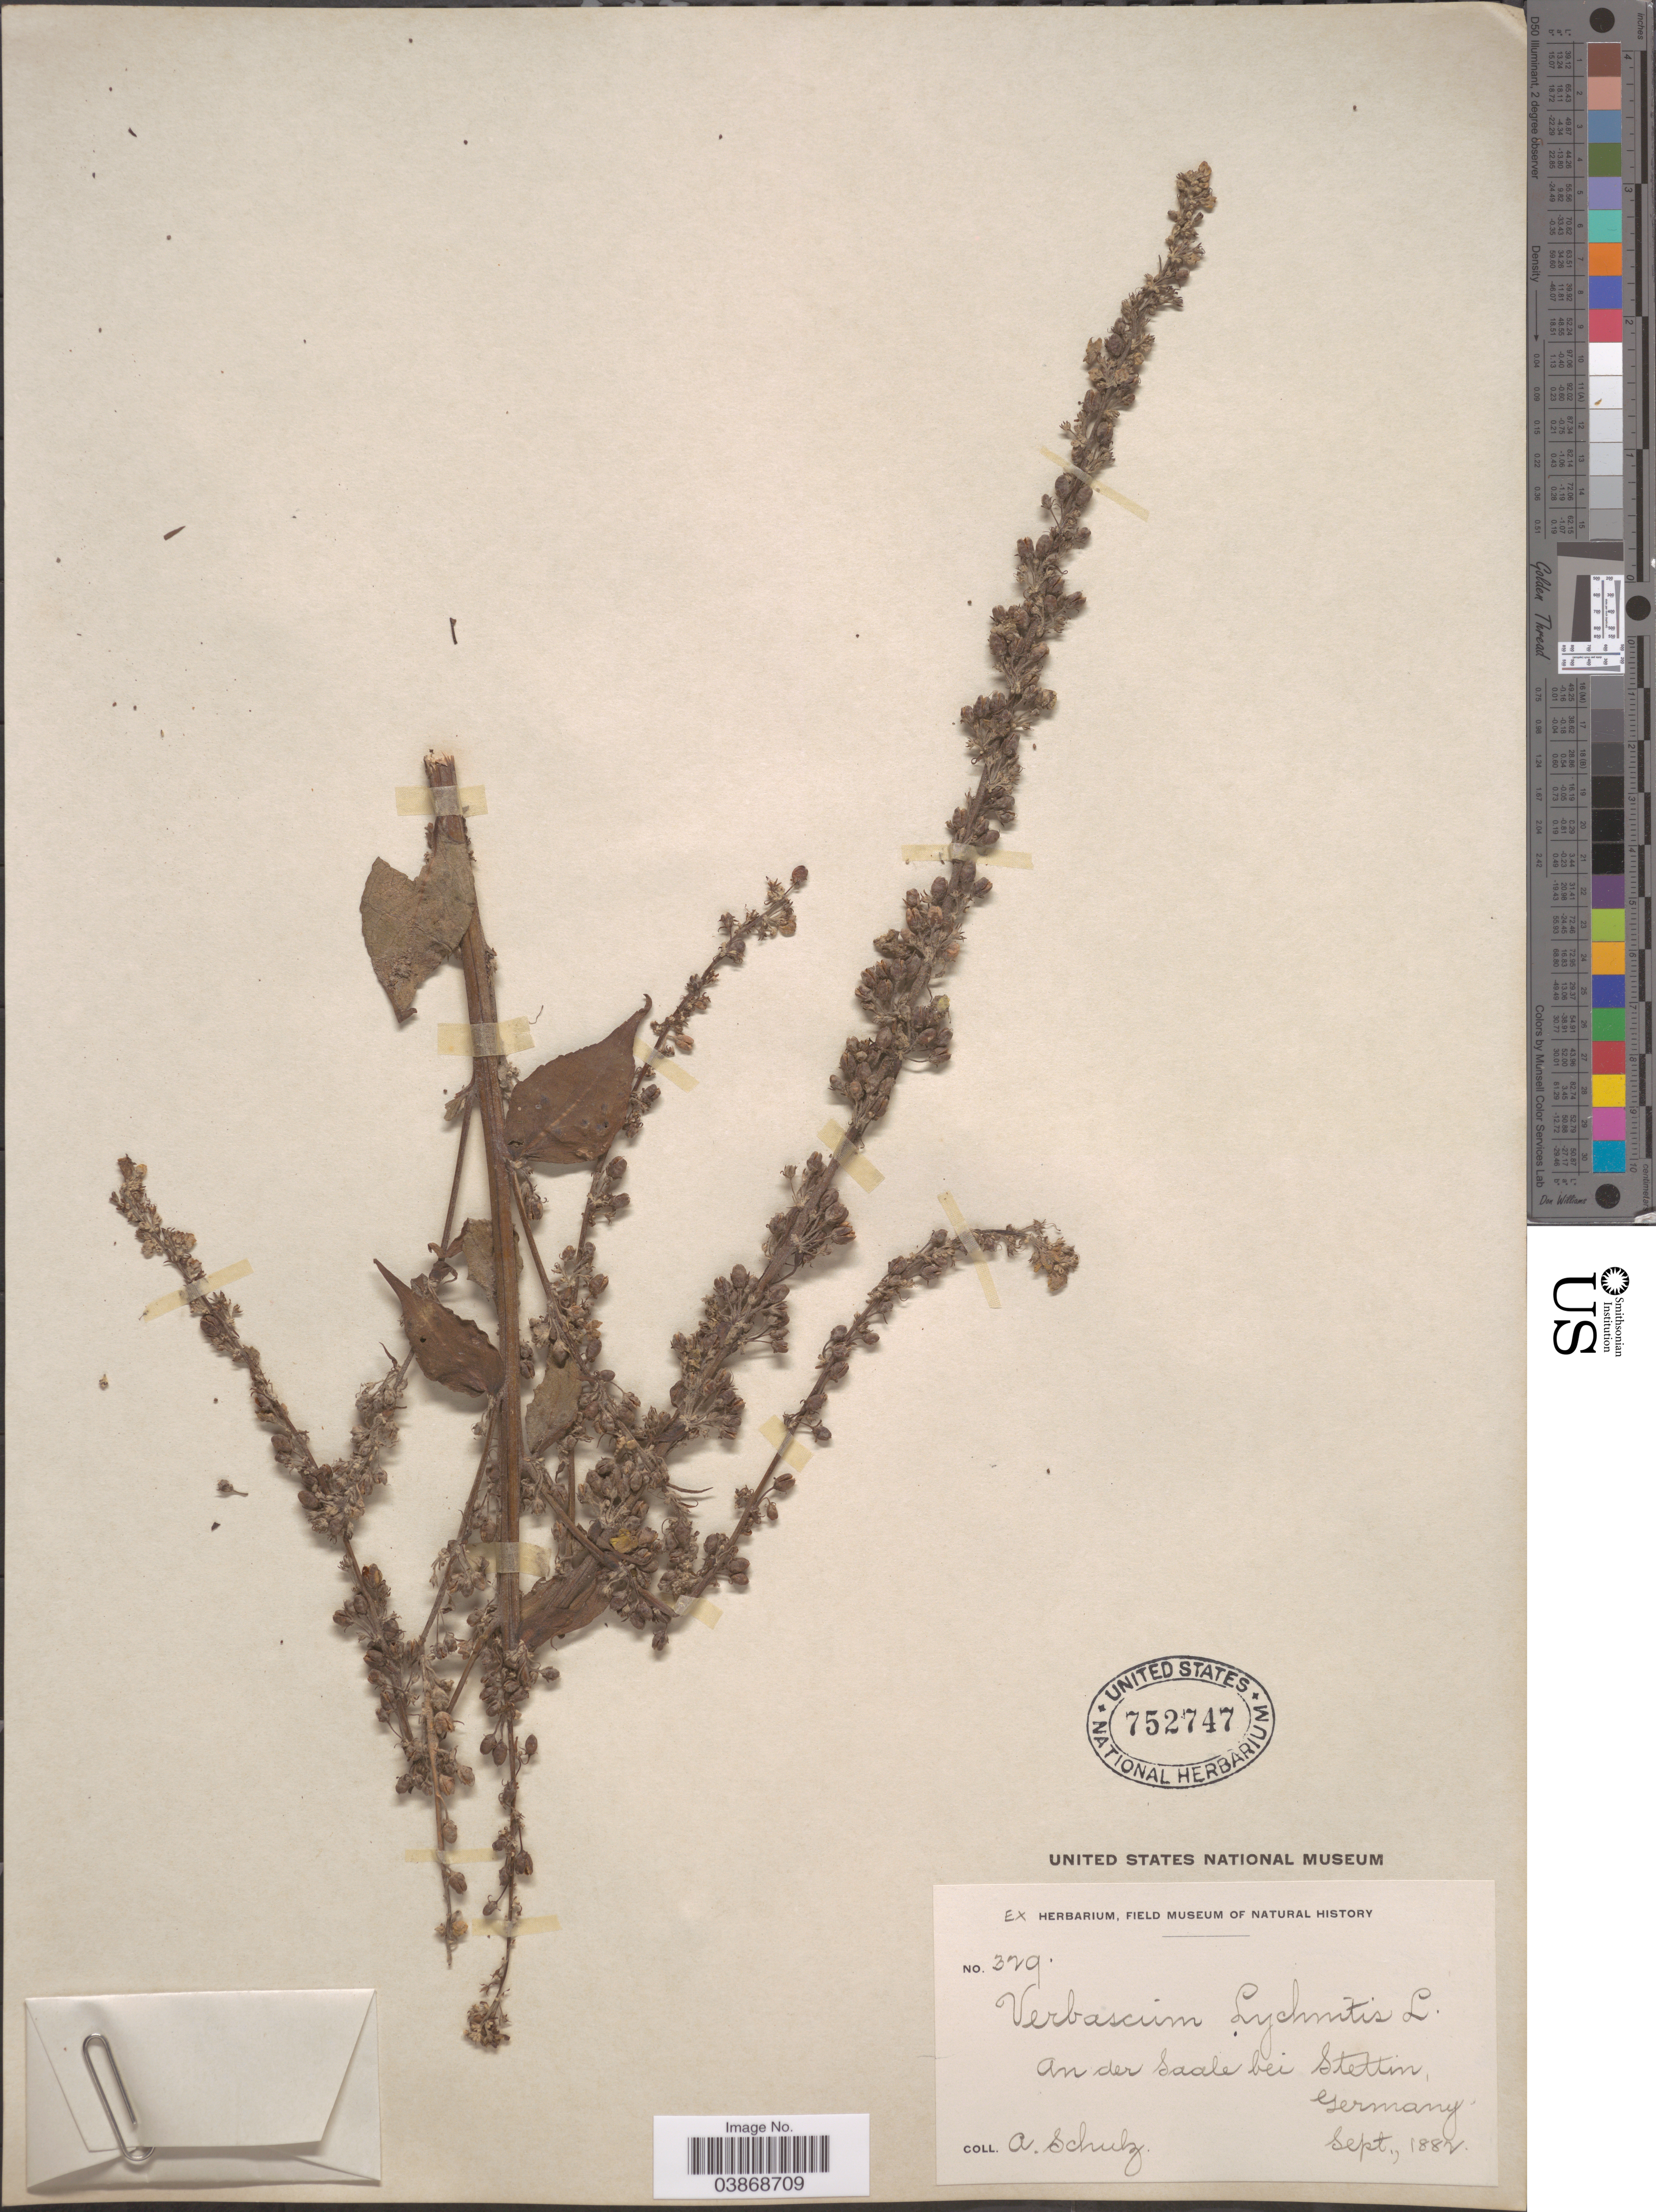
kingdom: Plantae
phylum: Tracheophyta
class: Magnoliopsida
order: Lamiales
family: Scrophulariaceae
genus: Verbascum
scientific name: Verbascum lychnitis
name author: L.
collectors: A. Schulz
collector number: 329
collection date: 1882-09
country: Germany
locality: An der Saale bei Stettin.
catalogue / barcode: US 752747